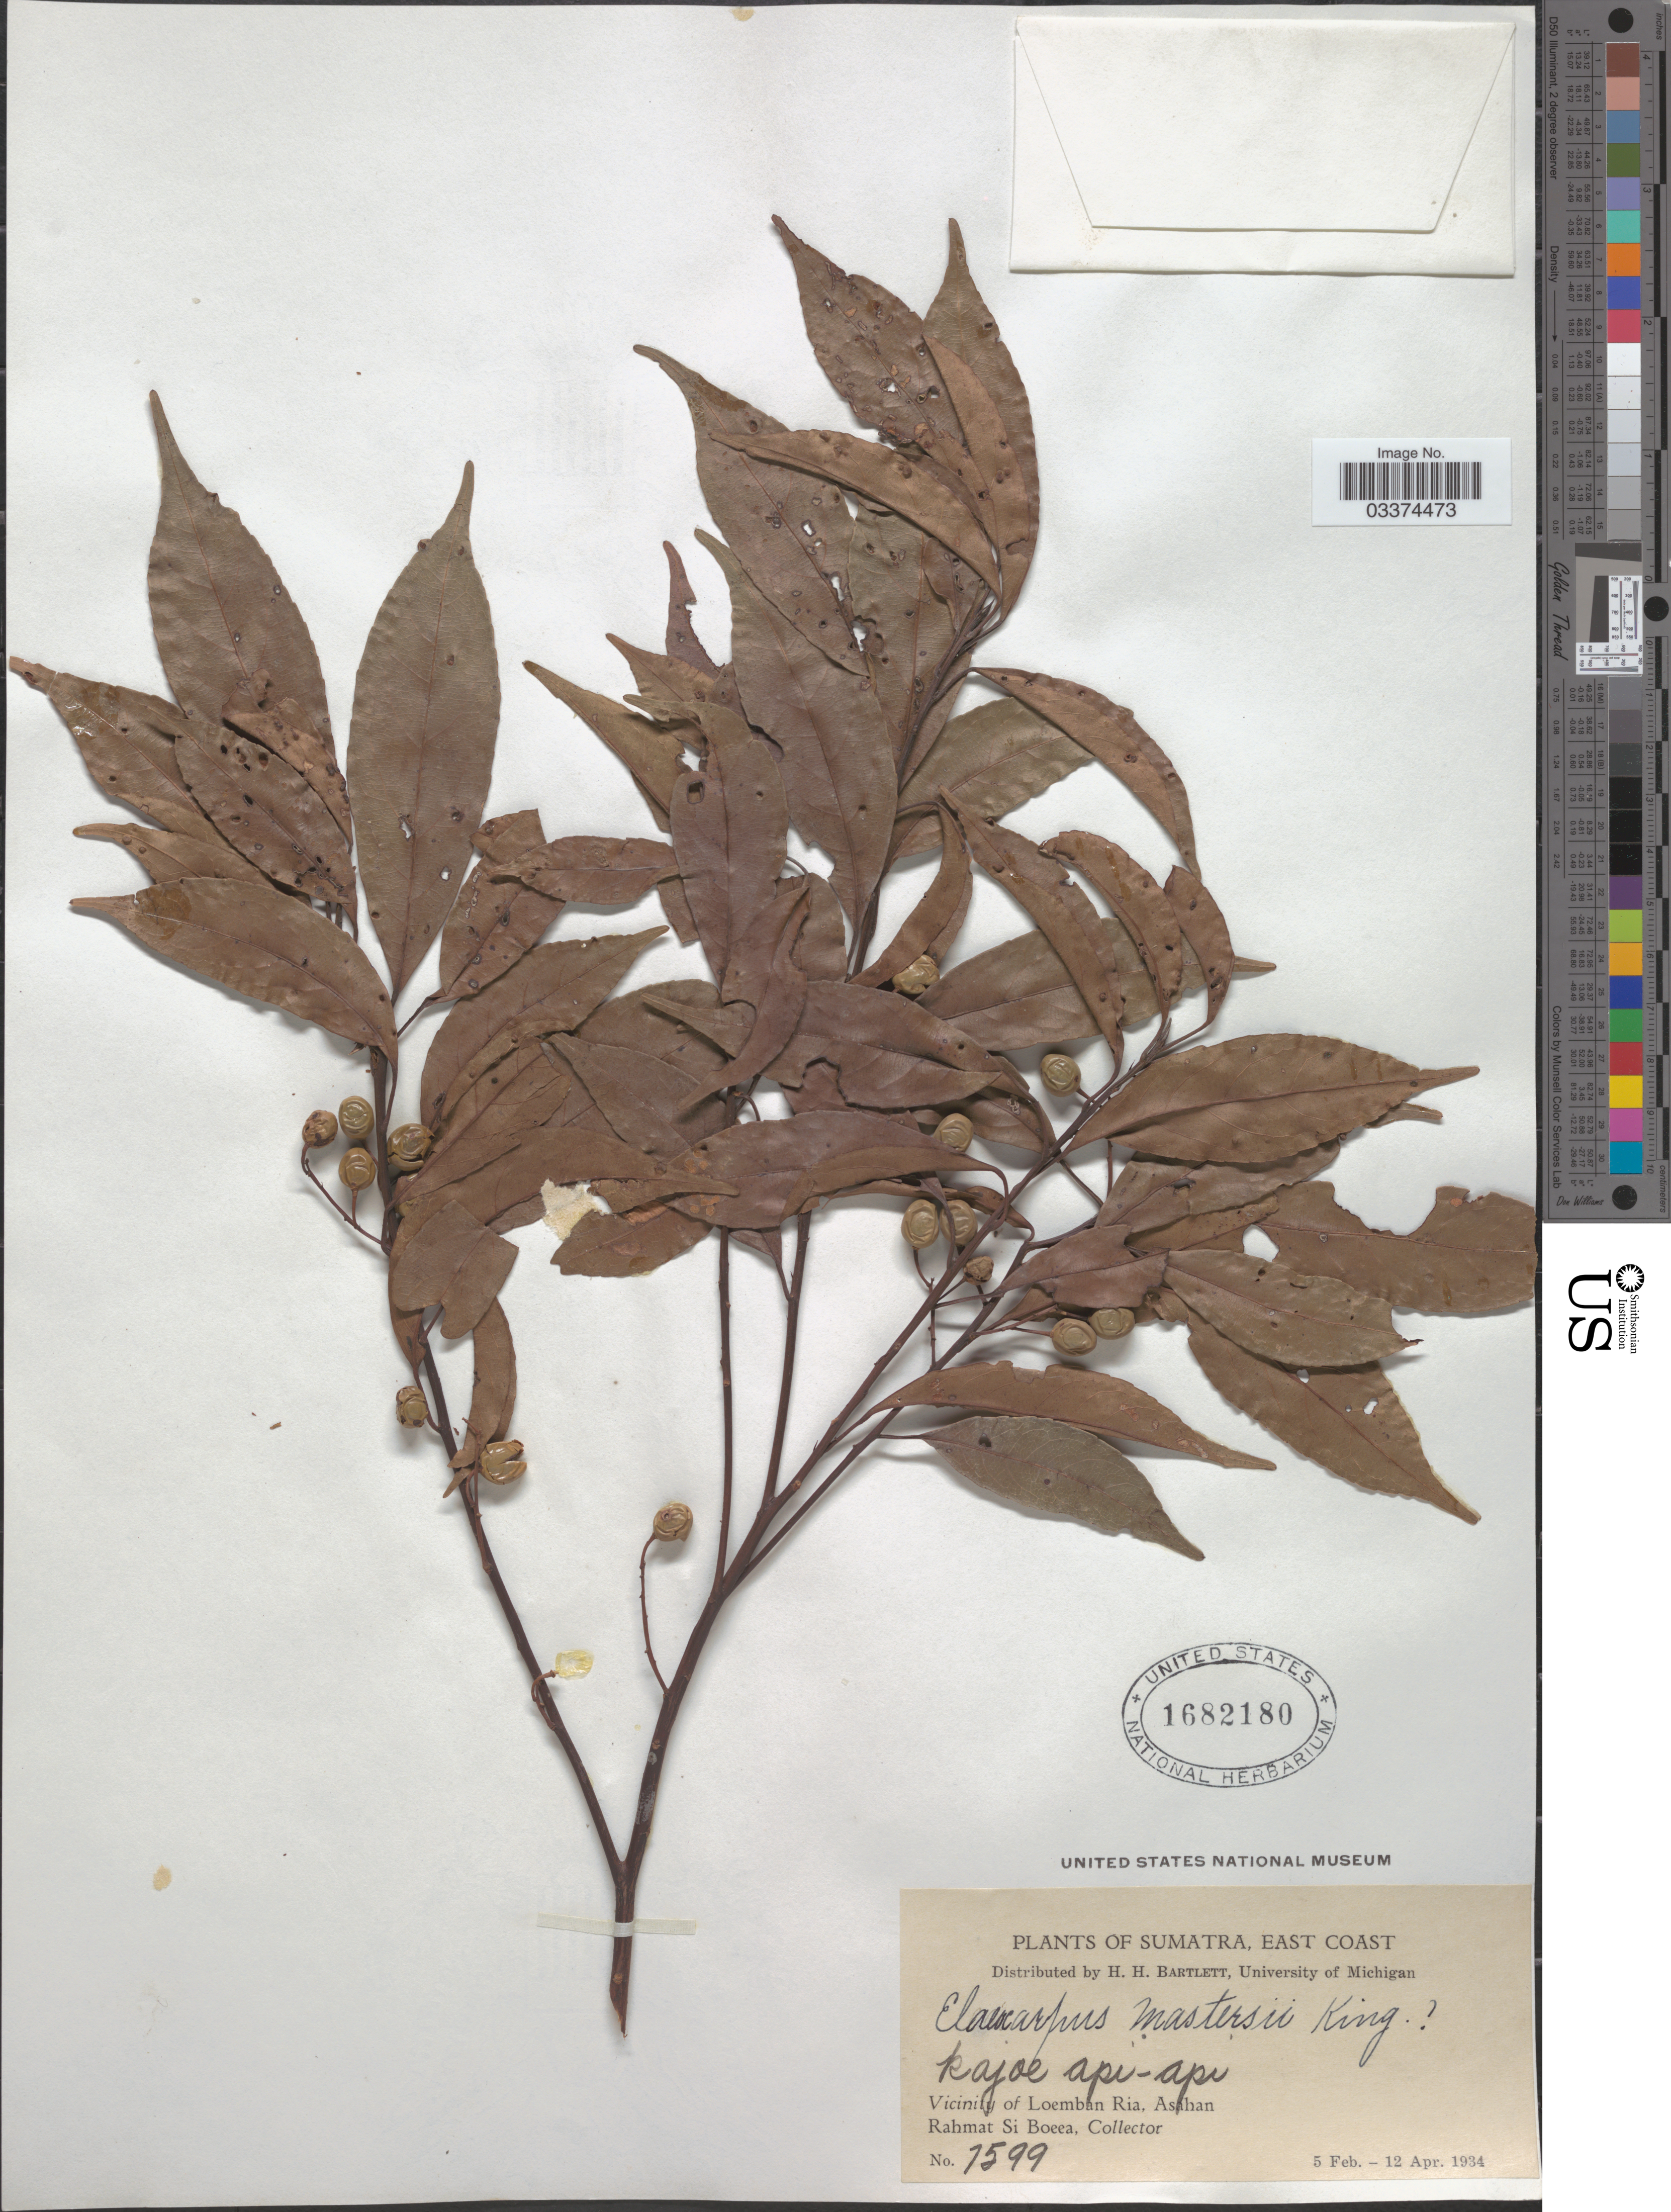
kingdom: Plantae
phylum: Tracheophyta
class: Magnoliopsida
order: Oxalidales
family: Elaeocarpaceae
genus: Elaeocarpus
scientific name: Elaeocarpus mastersii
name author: King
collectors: Rahmat Si Boeea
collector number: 7599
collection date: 1934-02-05/1934-04-12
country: Indonesia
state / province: Sumatra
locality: East Coast, Vicinity of Loemban River, Asahan.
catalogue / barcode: US 1682180